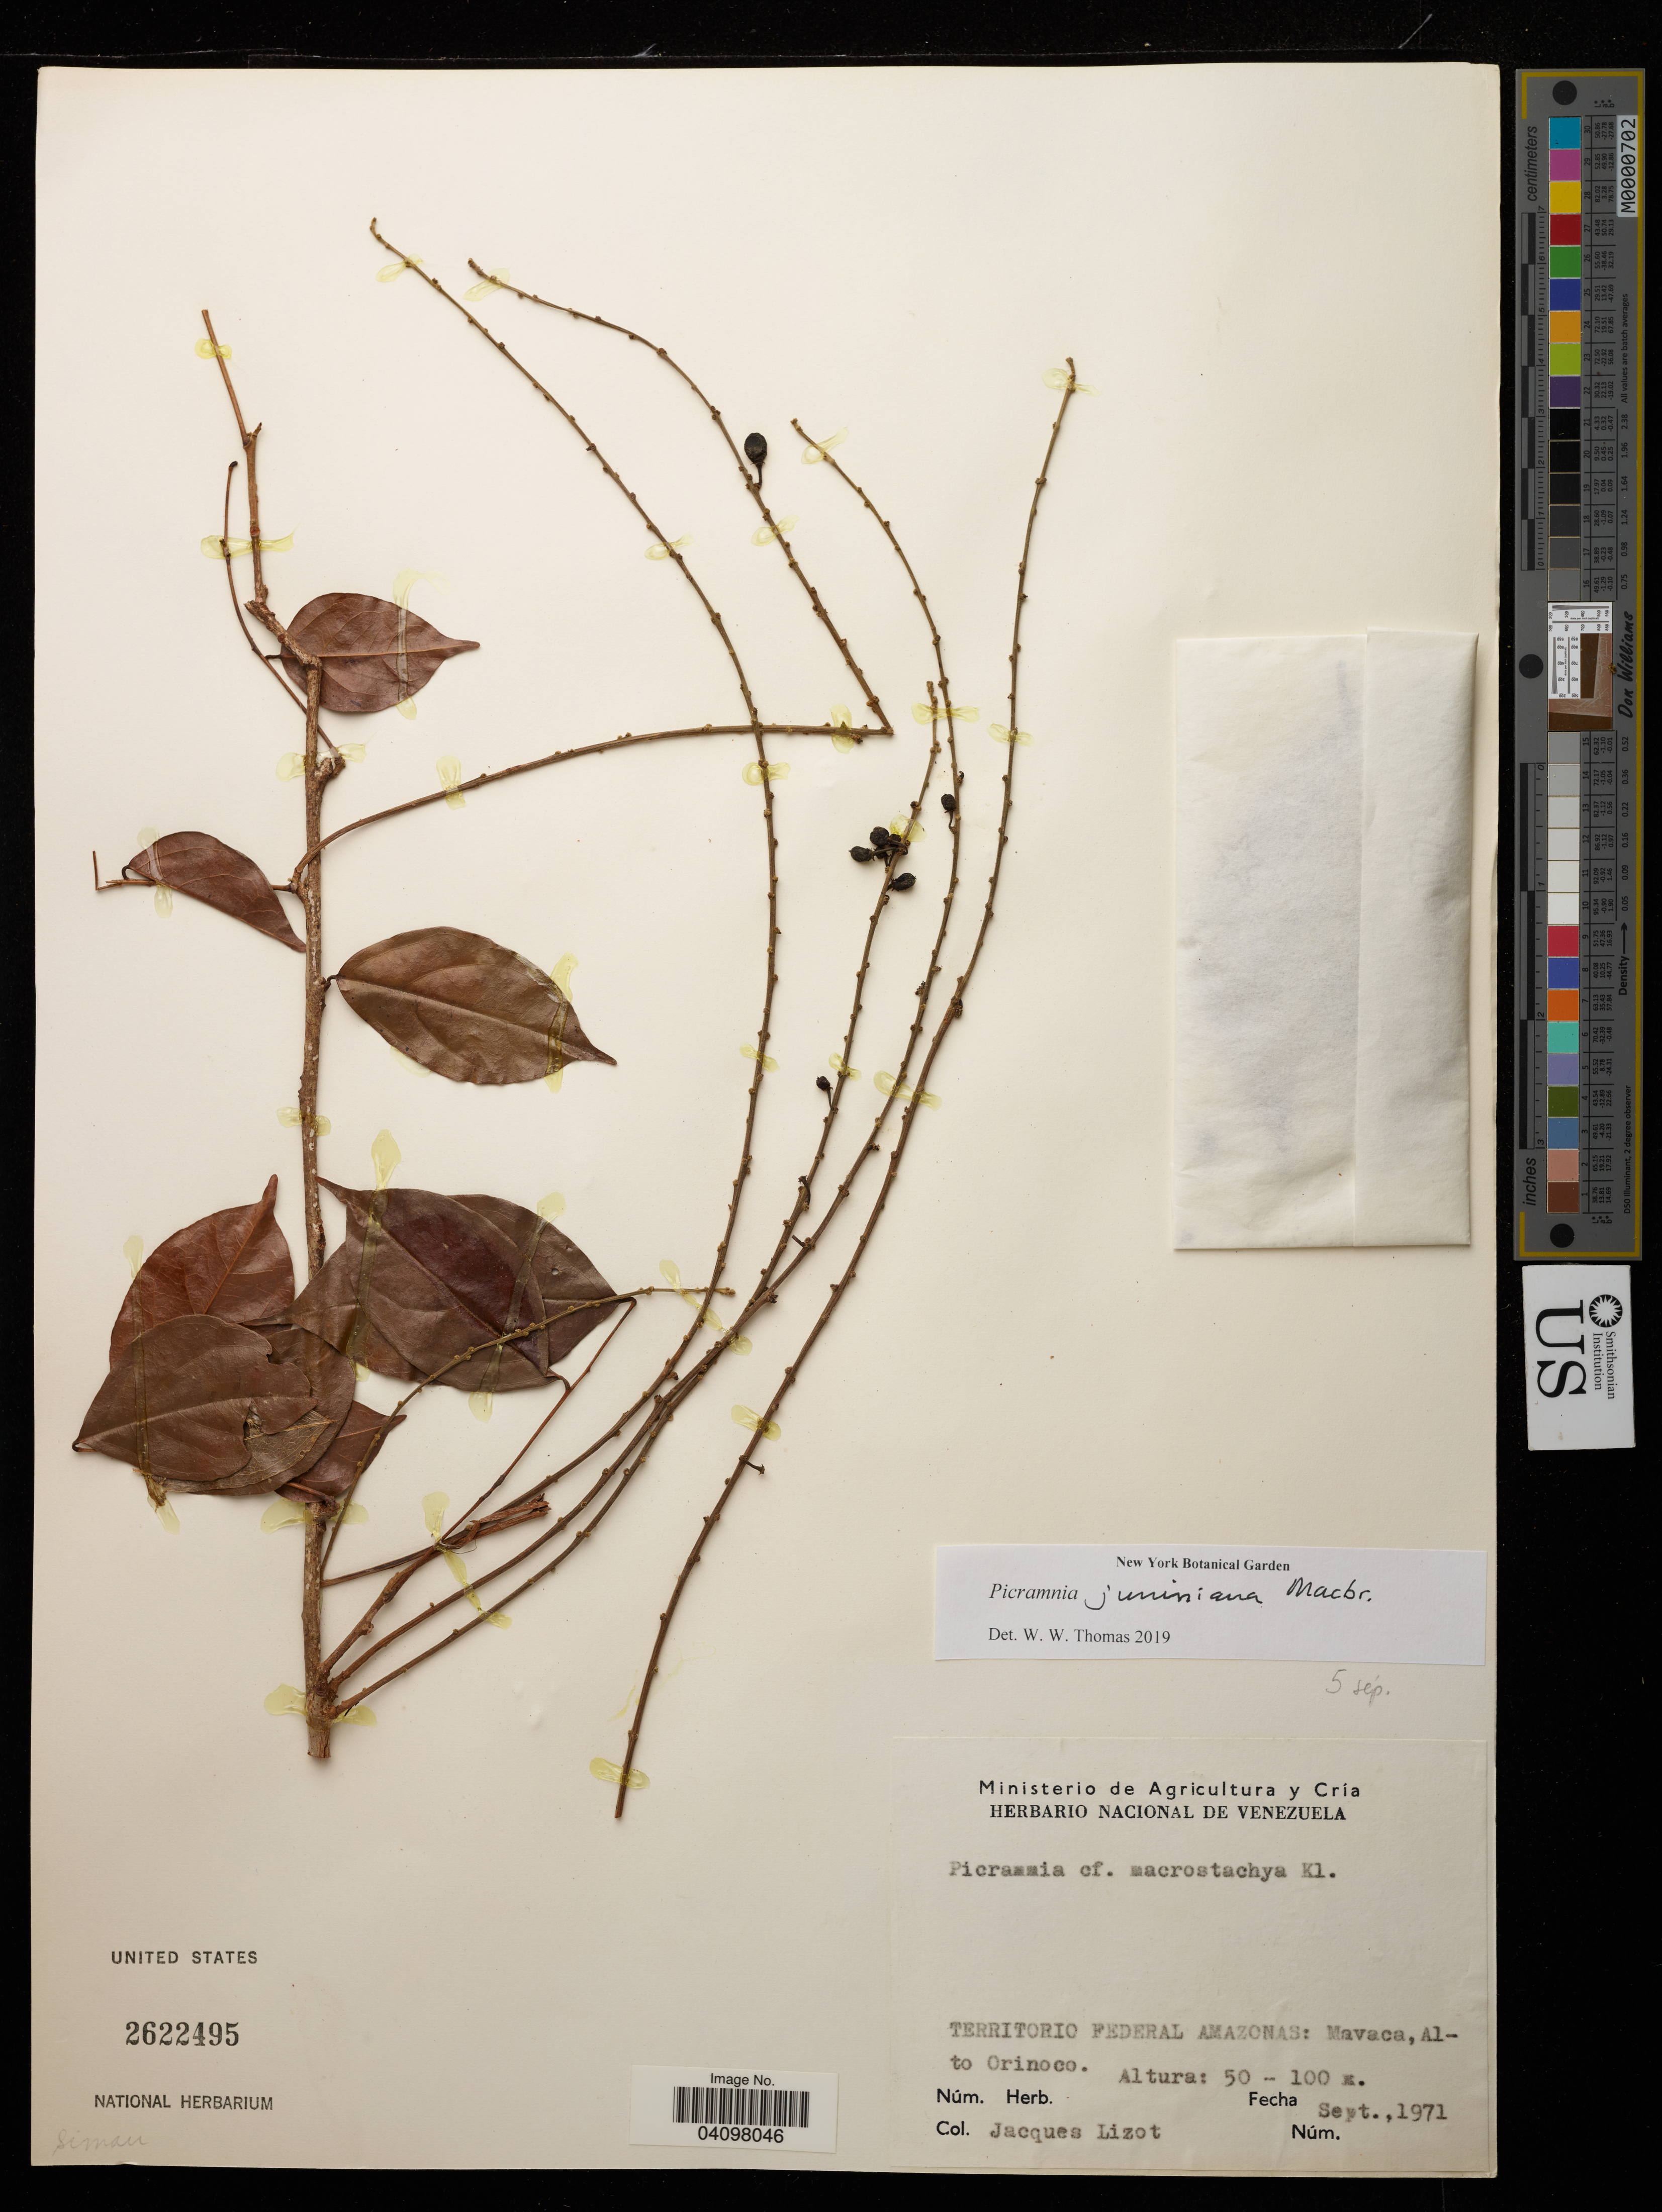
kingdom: Plantae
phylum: Tracheophyta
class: Magnoliopsida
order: Picramniales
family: Picramniaceae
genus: Picramnia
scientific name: Picramnia juniniana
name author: J.F. Macbr.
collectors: J. Lizot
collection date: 1971-09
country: Venezuela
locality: Territorio Federal Amazonas: Mavaca, Alto Orinoco.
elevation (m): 50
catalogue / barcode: US 3622495